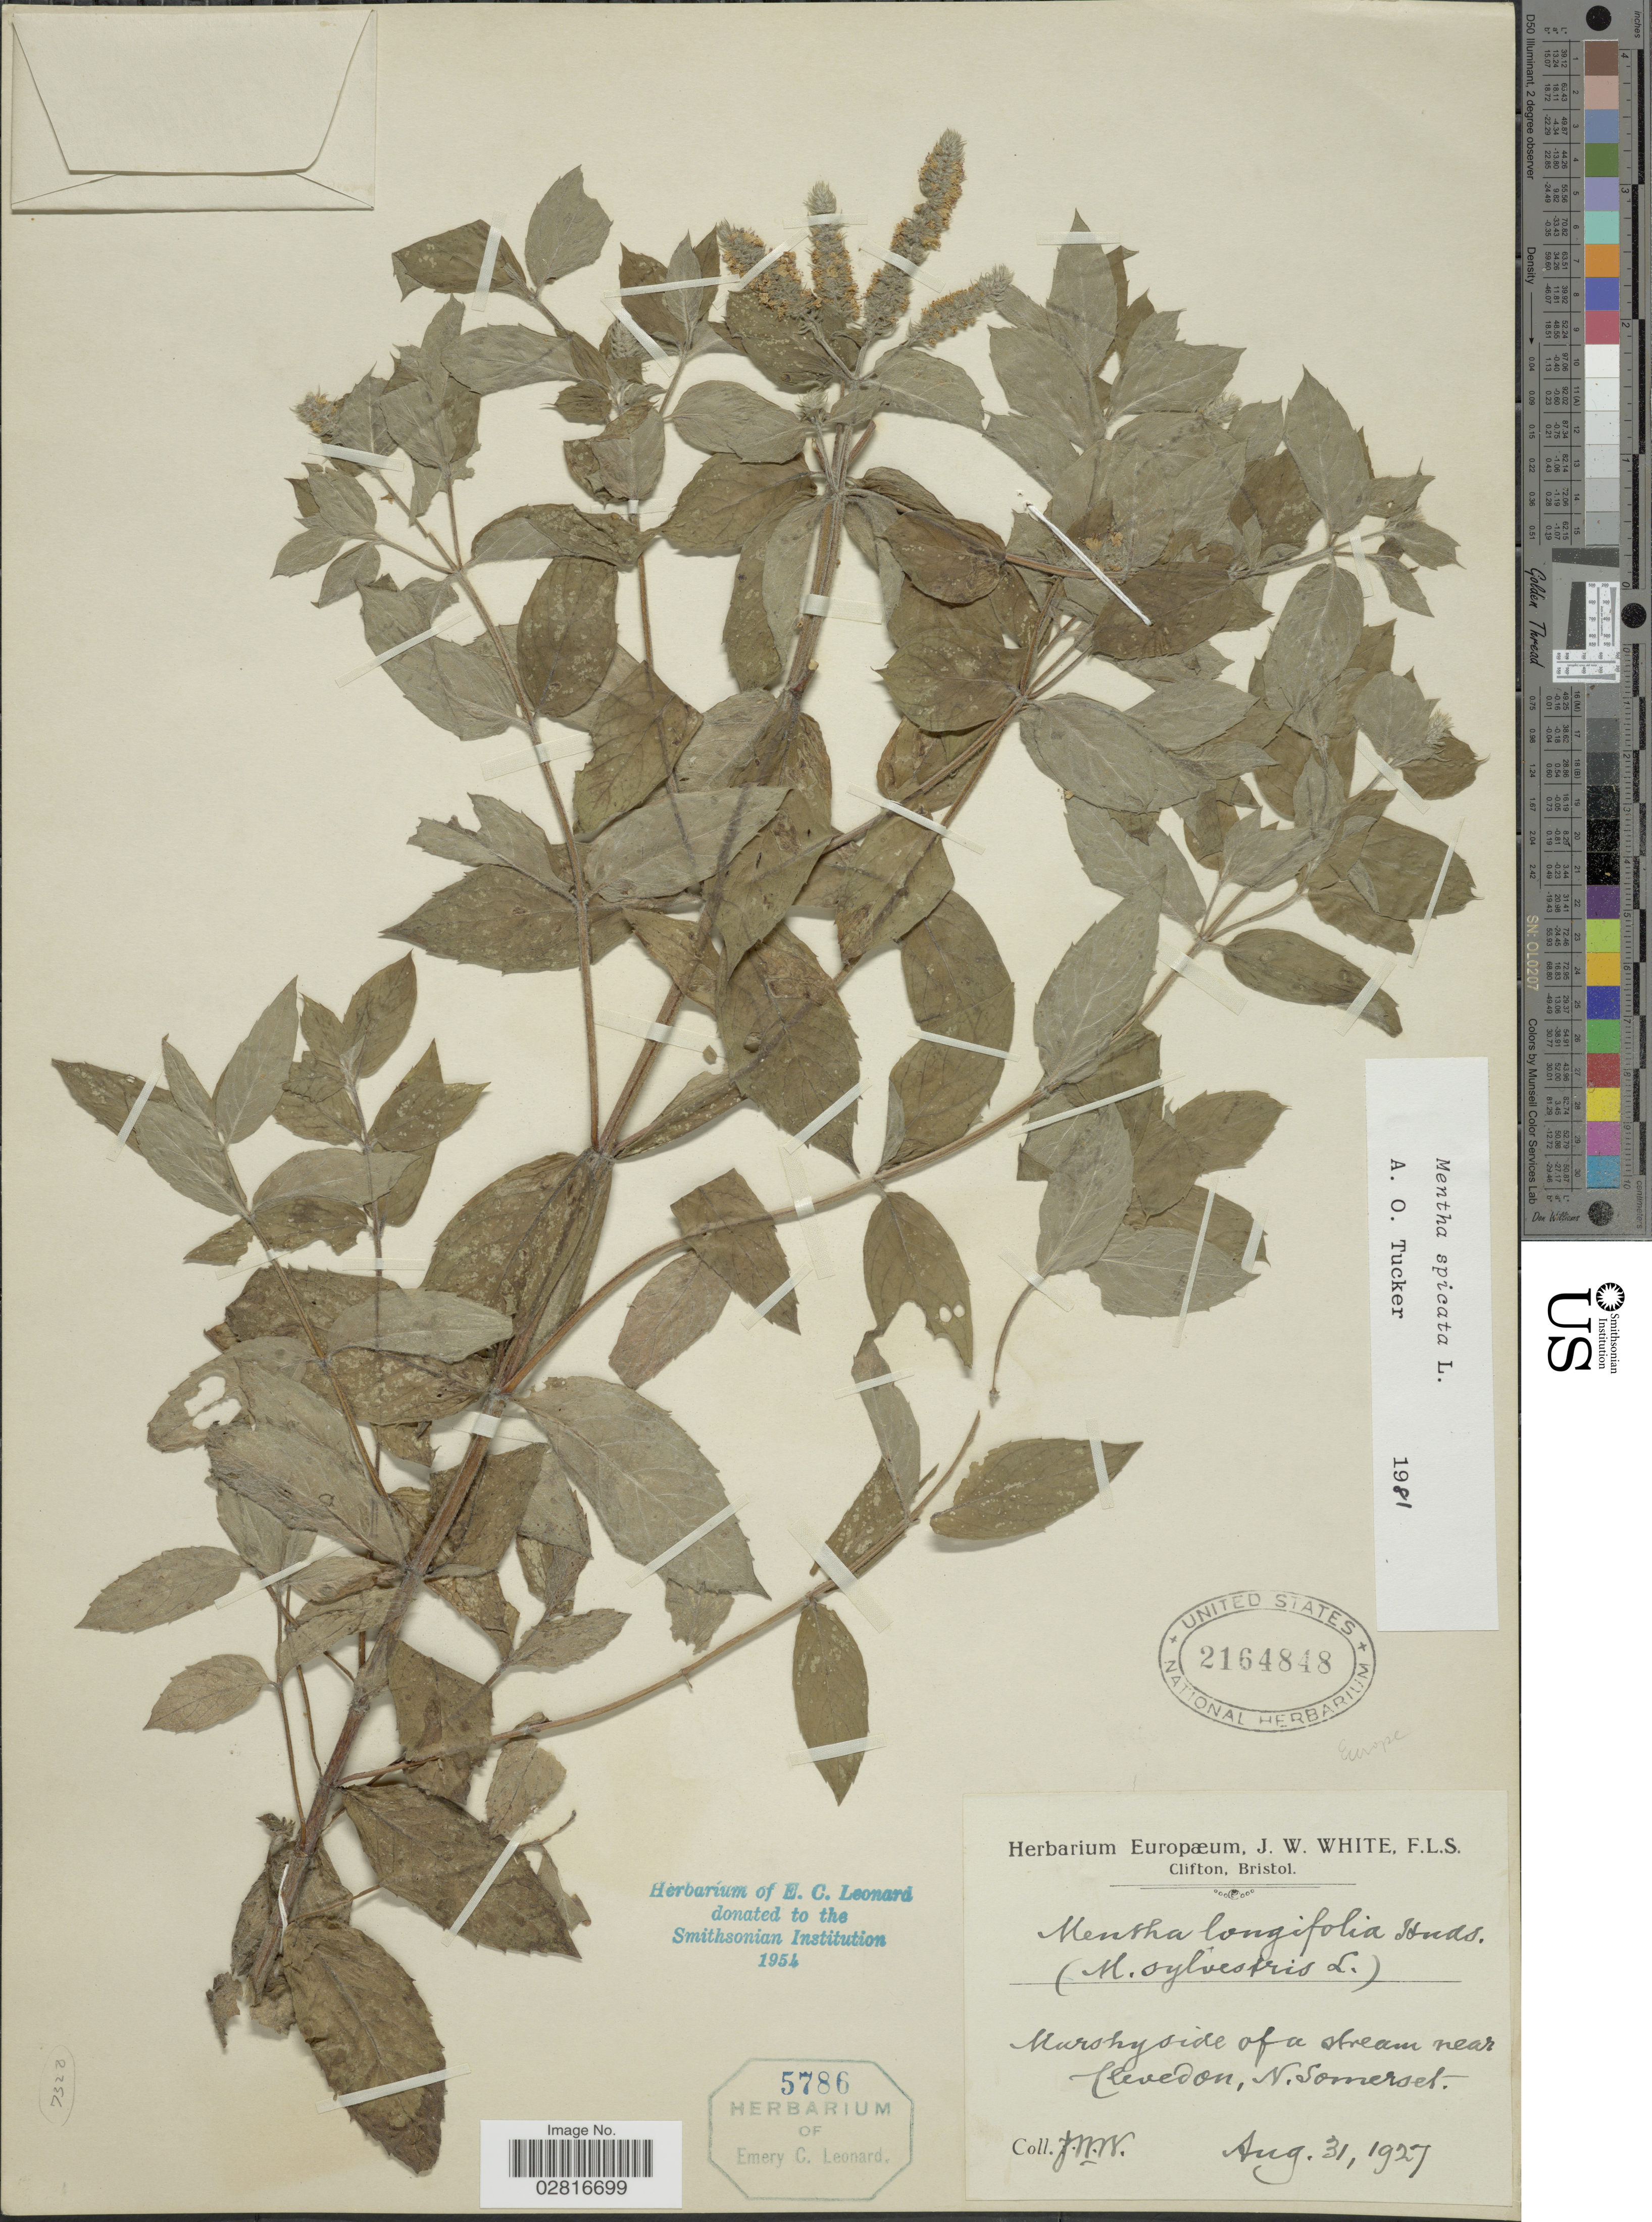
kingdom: Plantae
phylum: Tracheophyta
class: Magnoliopsida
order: Lamiales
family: Lamiaceae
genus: Mentha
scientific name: Mentha spicata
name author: L.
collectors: J. W. White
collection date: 1927-08-31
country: United Kingdom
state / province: England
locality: Marshy side of a stream near Clevedon, N. Somerset. Europe.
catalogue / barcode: US 2164848